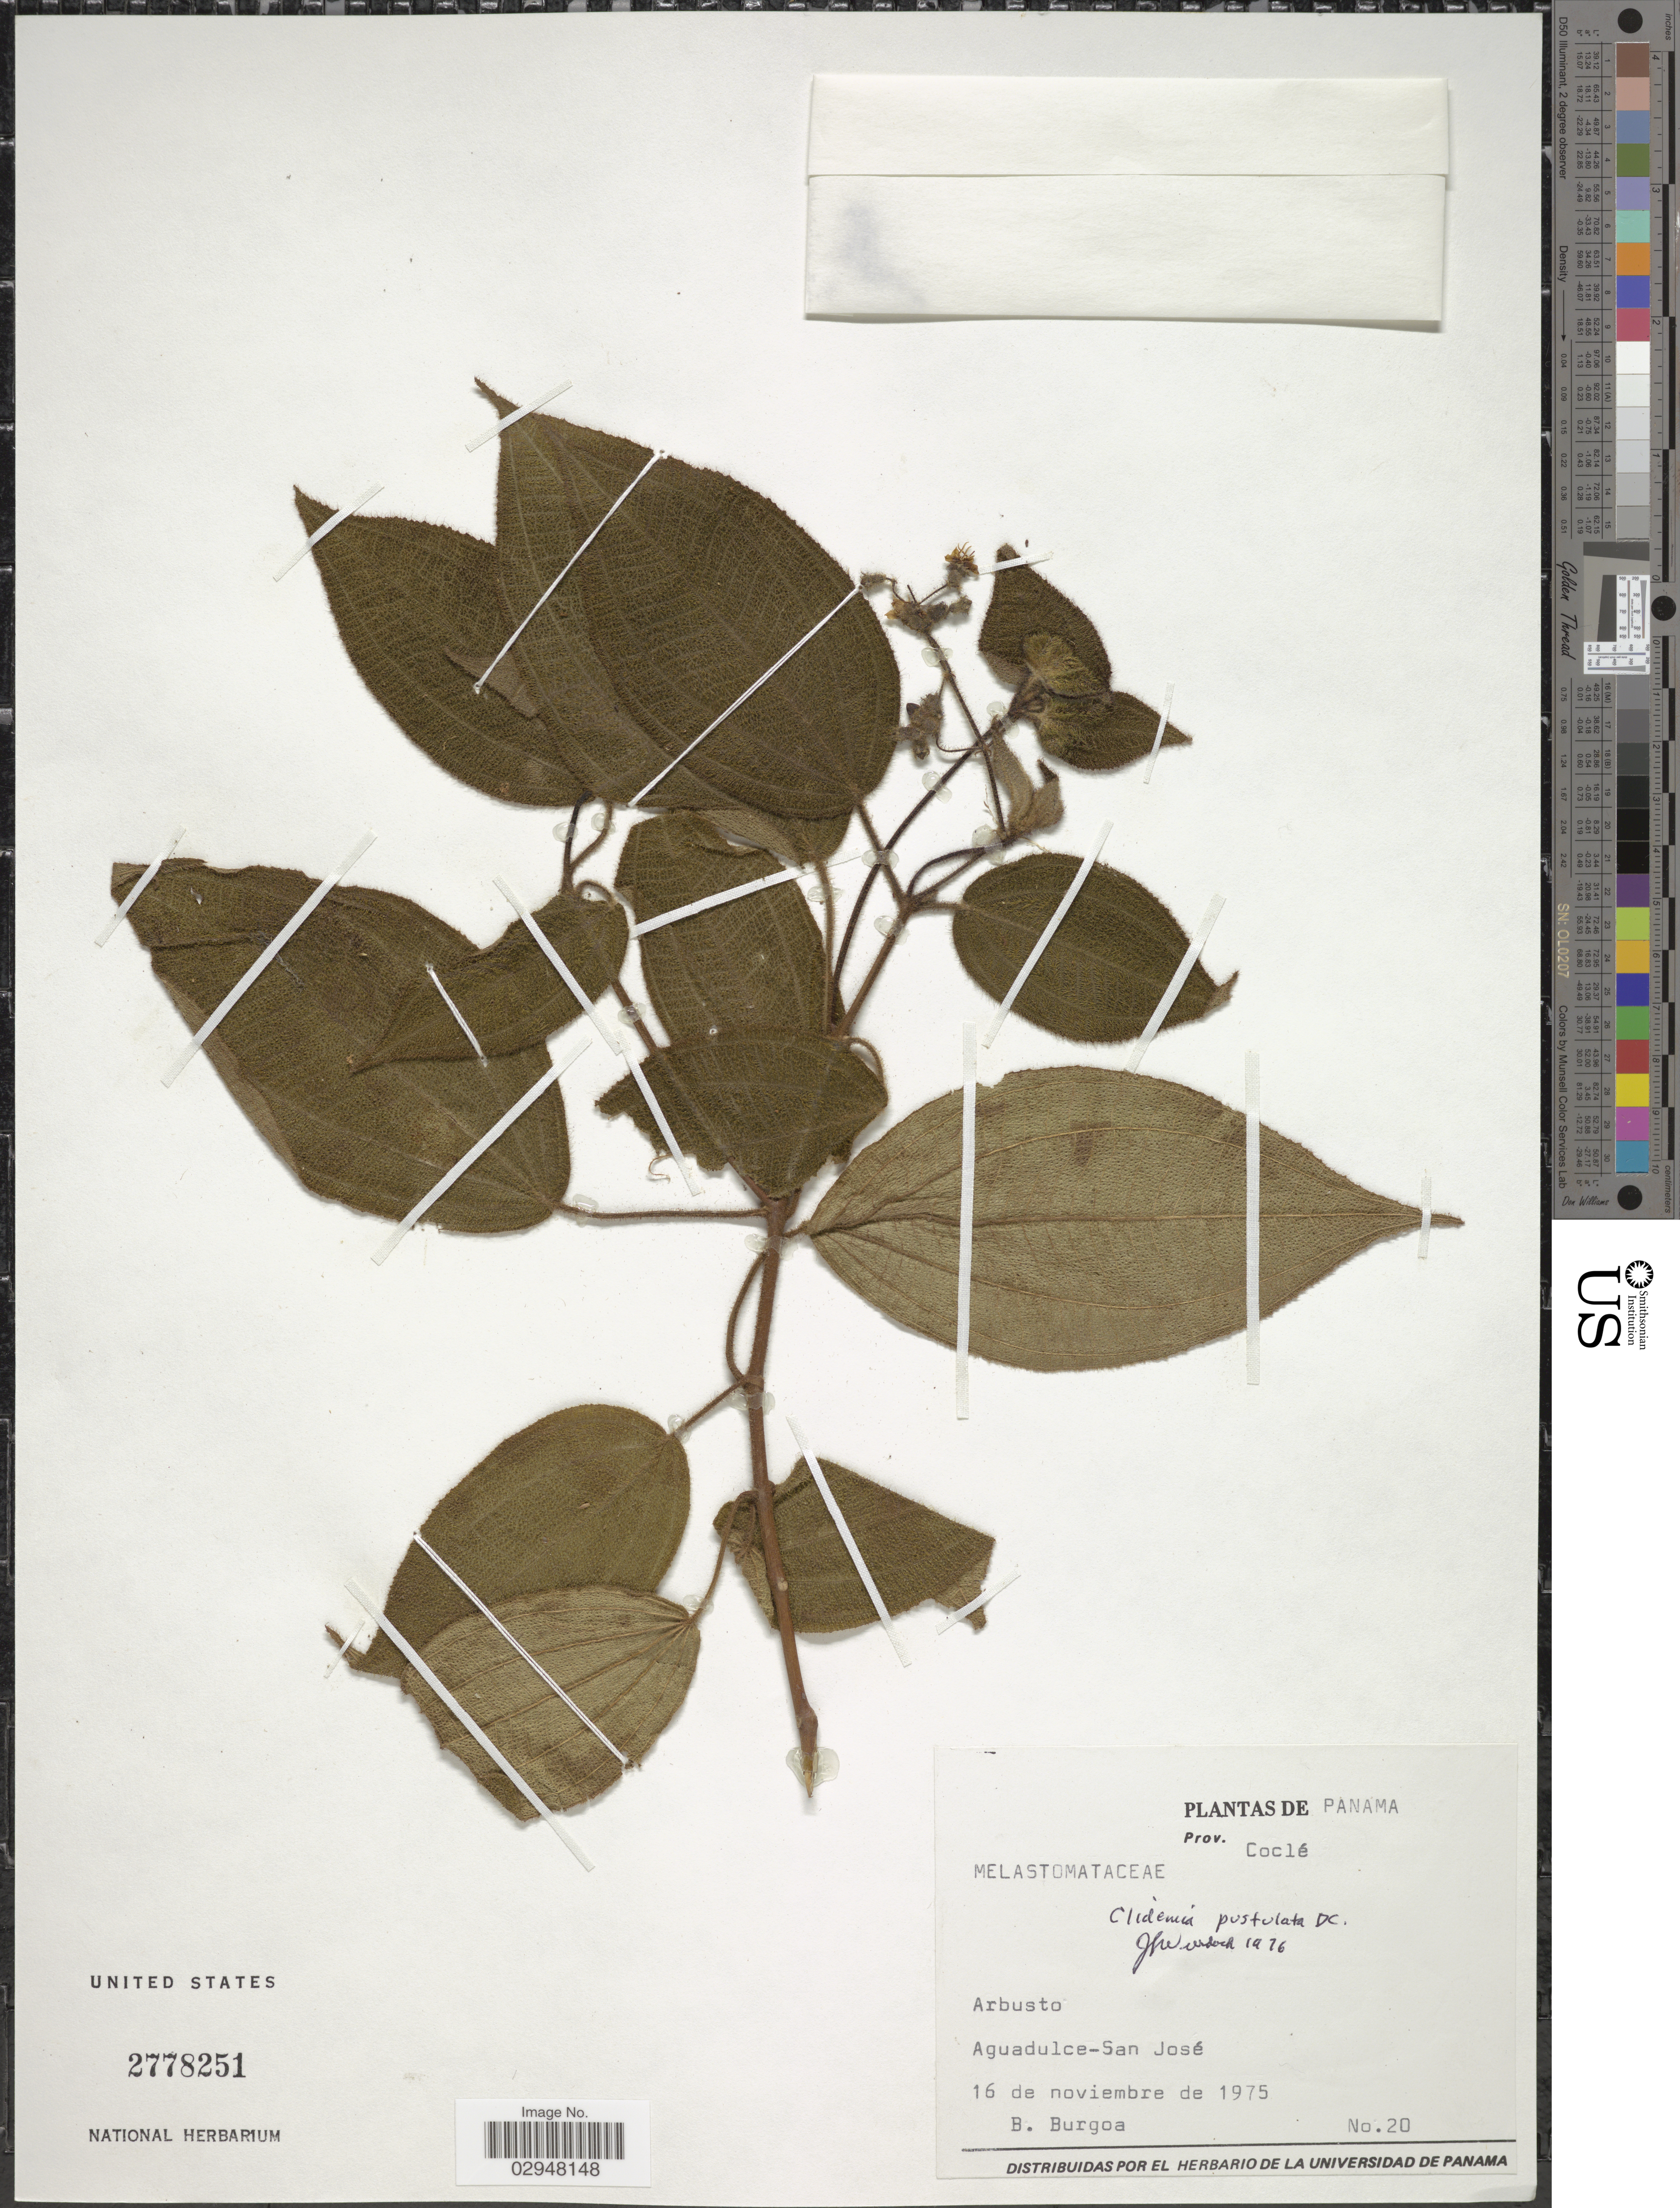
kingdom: Plantae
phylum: Tracheophyta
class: Magnoliopsida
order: Myrtales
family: Melastomataceae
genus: Clidemia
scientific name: Clidemia pustulata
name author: DC.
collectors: B. Burgoa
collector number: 20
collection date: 1975-11-16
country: Panama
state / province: Coclé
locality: Aguadulce-San José.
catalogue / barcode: US 2778251